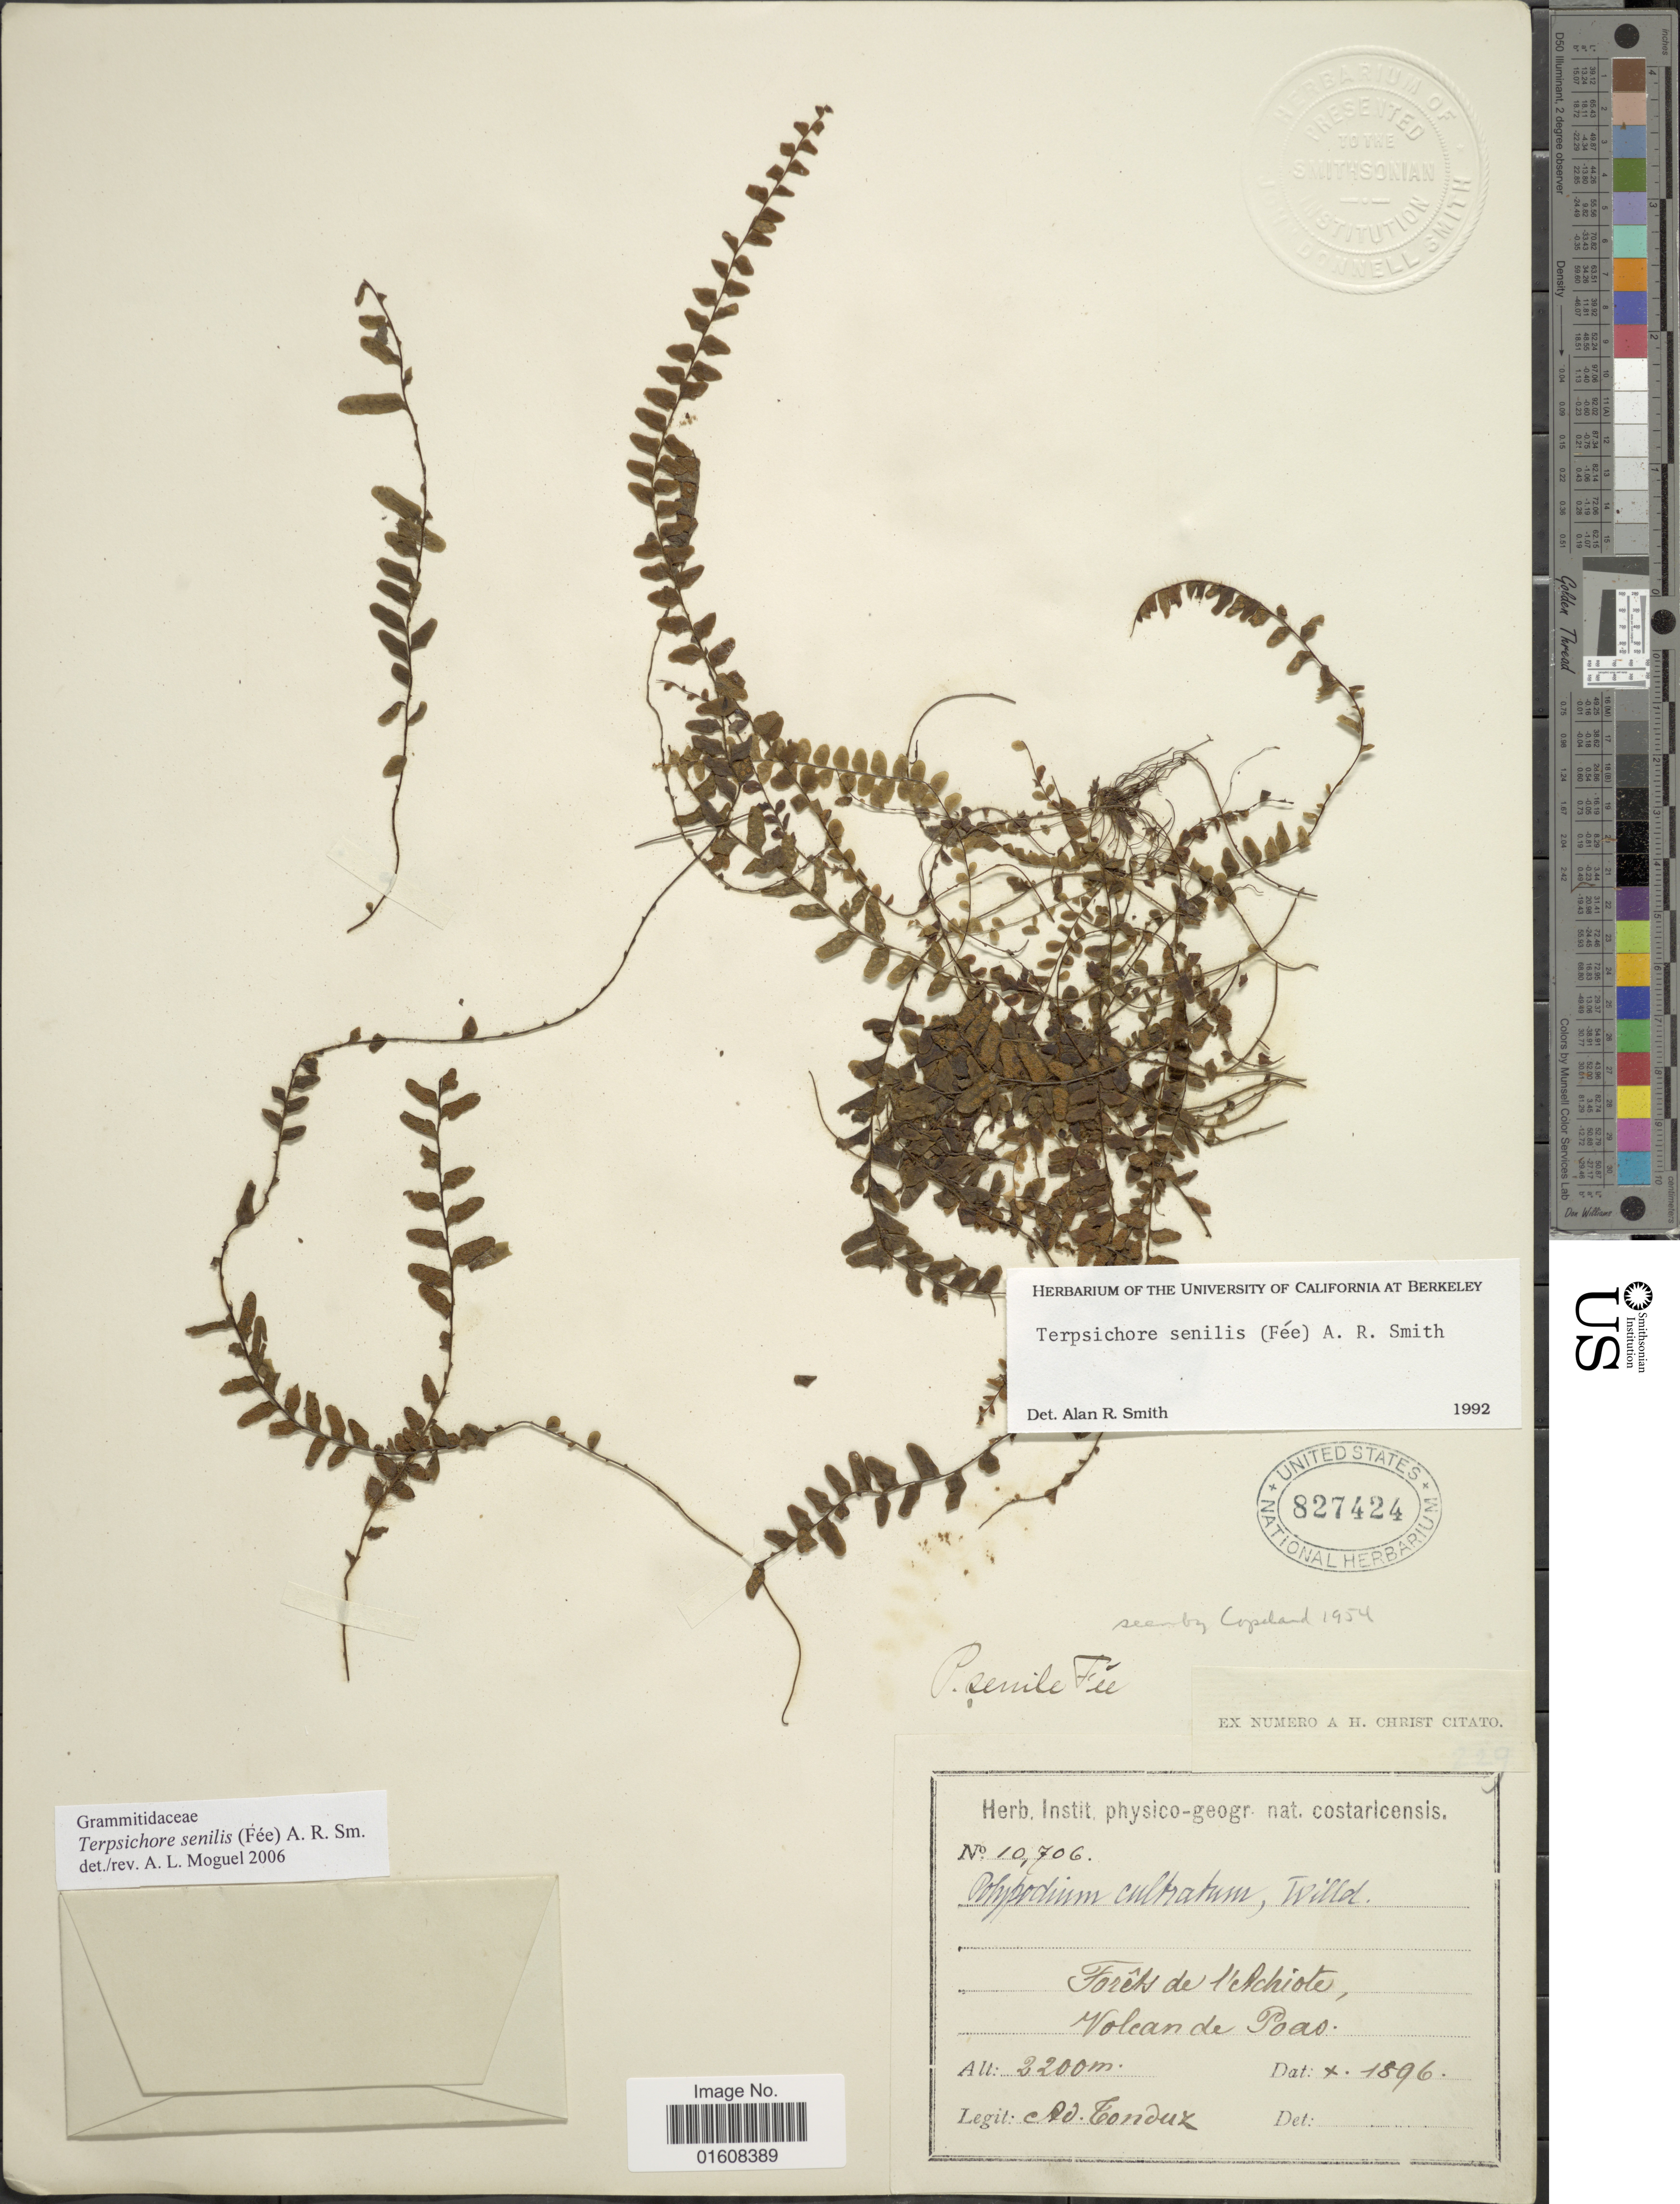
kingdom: Plantae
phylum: Tracheophyta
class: Polypodiopsida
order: Polypodiales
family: Polypodiaceae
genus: Alansmia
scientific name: Alansmia senilis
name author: (Fée) Moguel & M. Kessler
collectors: A. Tonduz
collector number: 10706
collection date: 1896-10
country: Costa Rica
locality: Forêts de l'Achiote, Volcan de Poas.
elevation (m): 2200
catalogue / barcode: US 827424